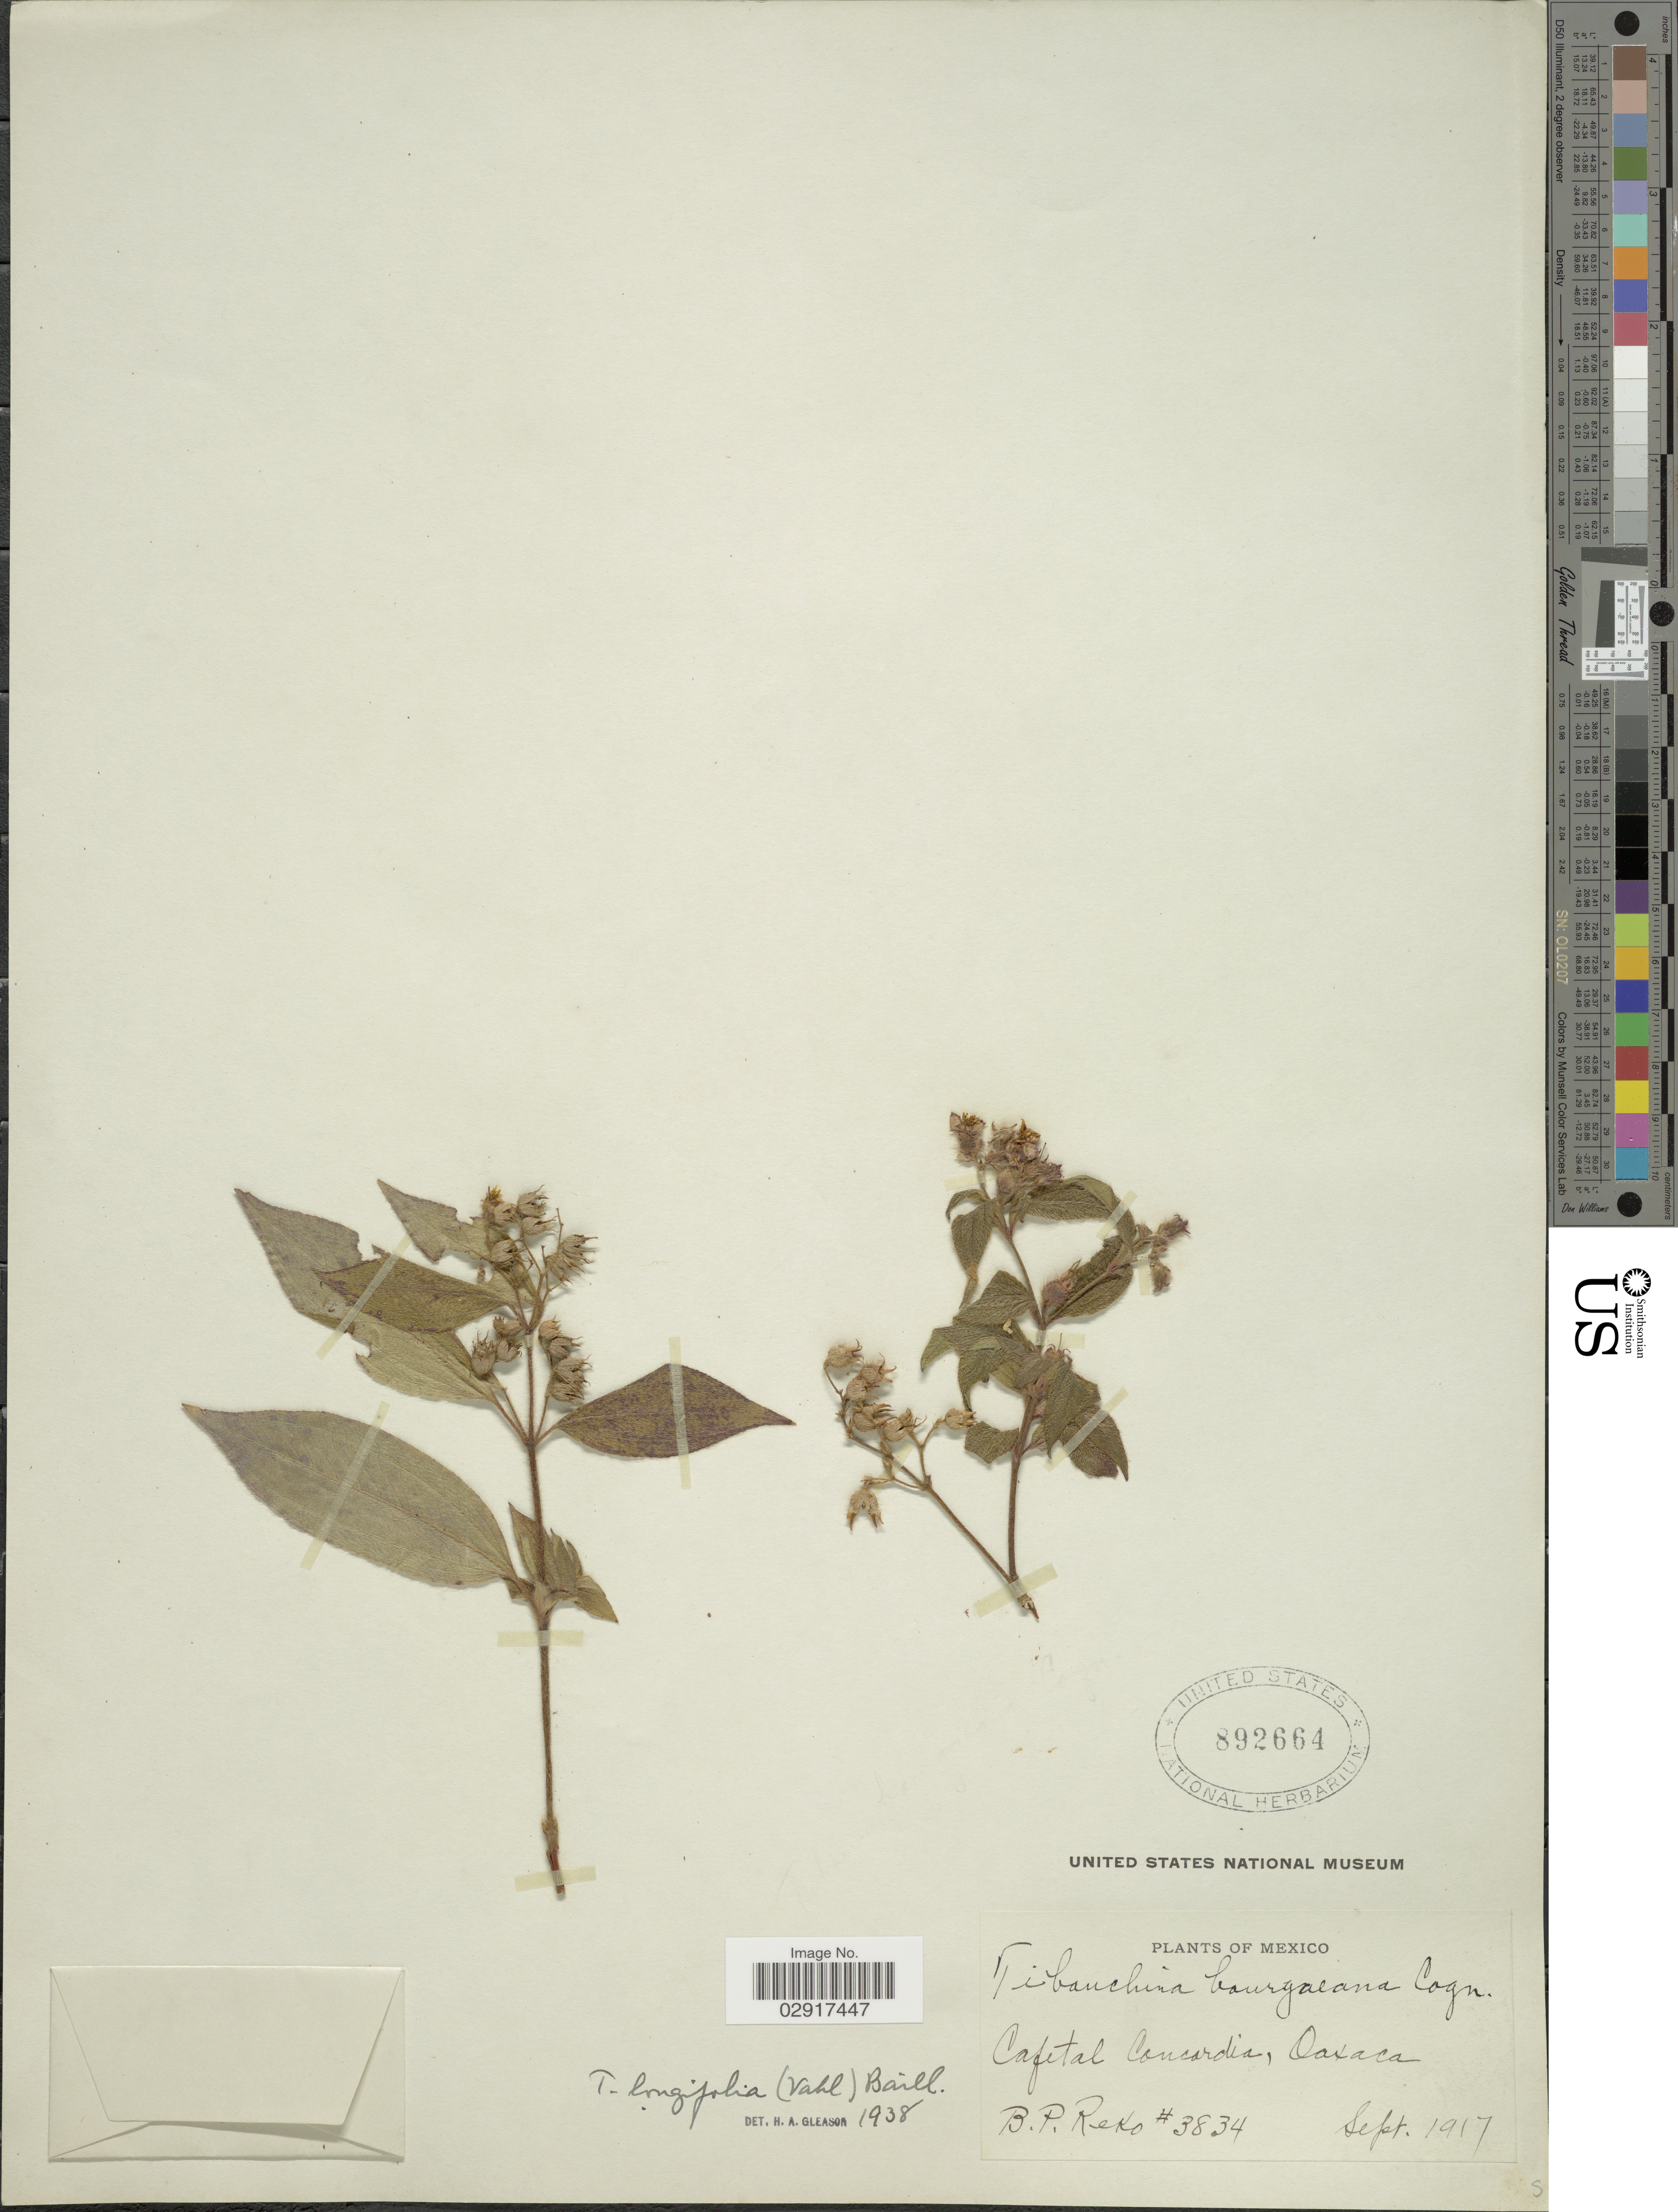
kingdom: Plantae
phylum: Tracheophyta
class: Magnoliopsida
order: Myrtales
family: Melastomataceae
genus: Chaetogastra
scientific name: Chaetogastra longifolia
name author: (Vahl) DC.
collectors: B. P. Reko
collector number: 3834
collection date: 1917-09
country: Mexico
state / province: Oaxaca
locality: Cafetal Concordia.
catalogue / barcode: US 892664